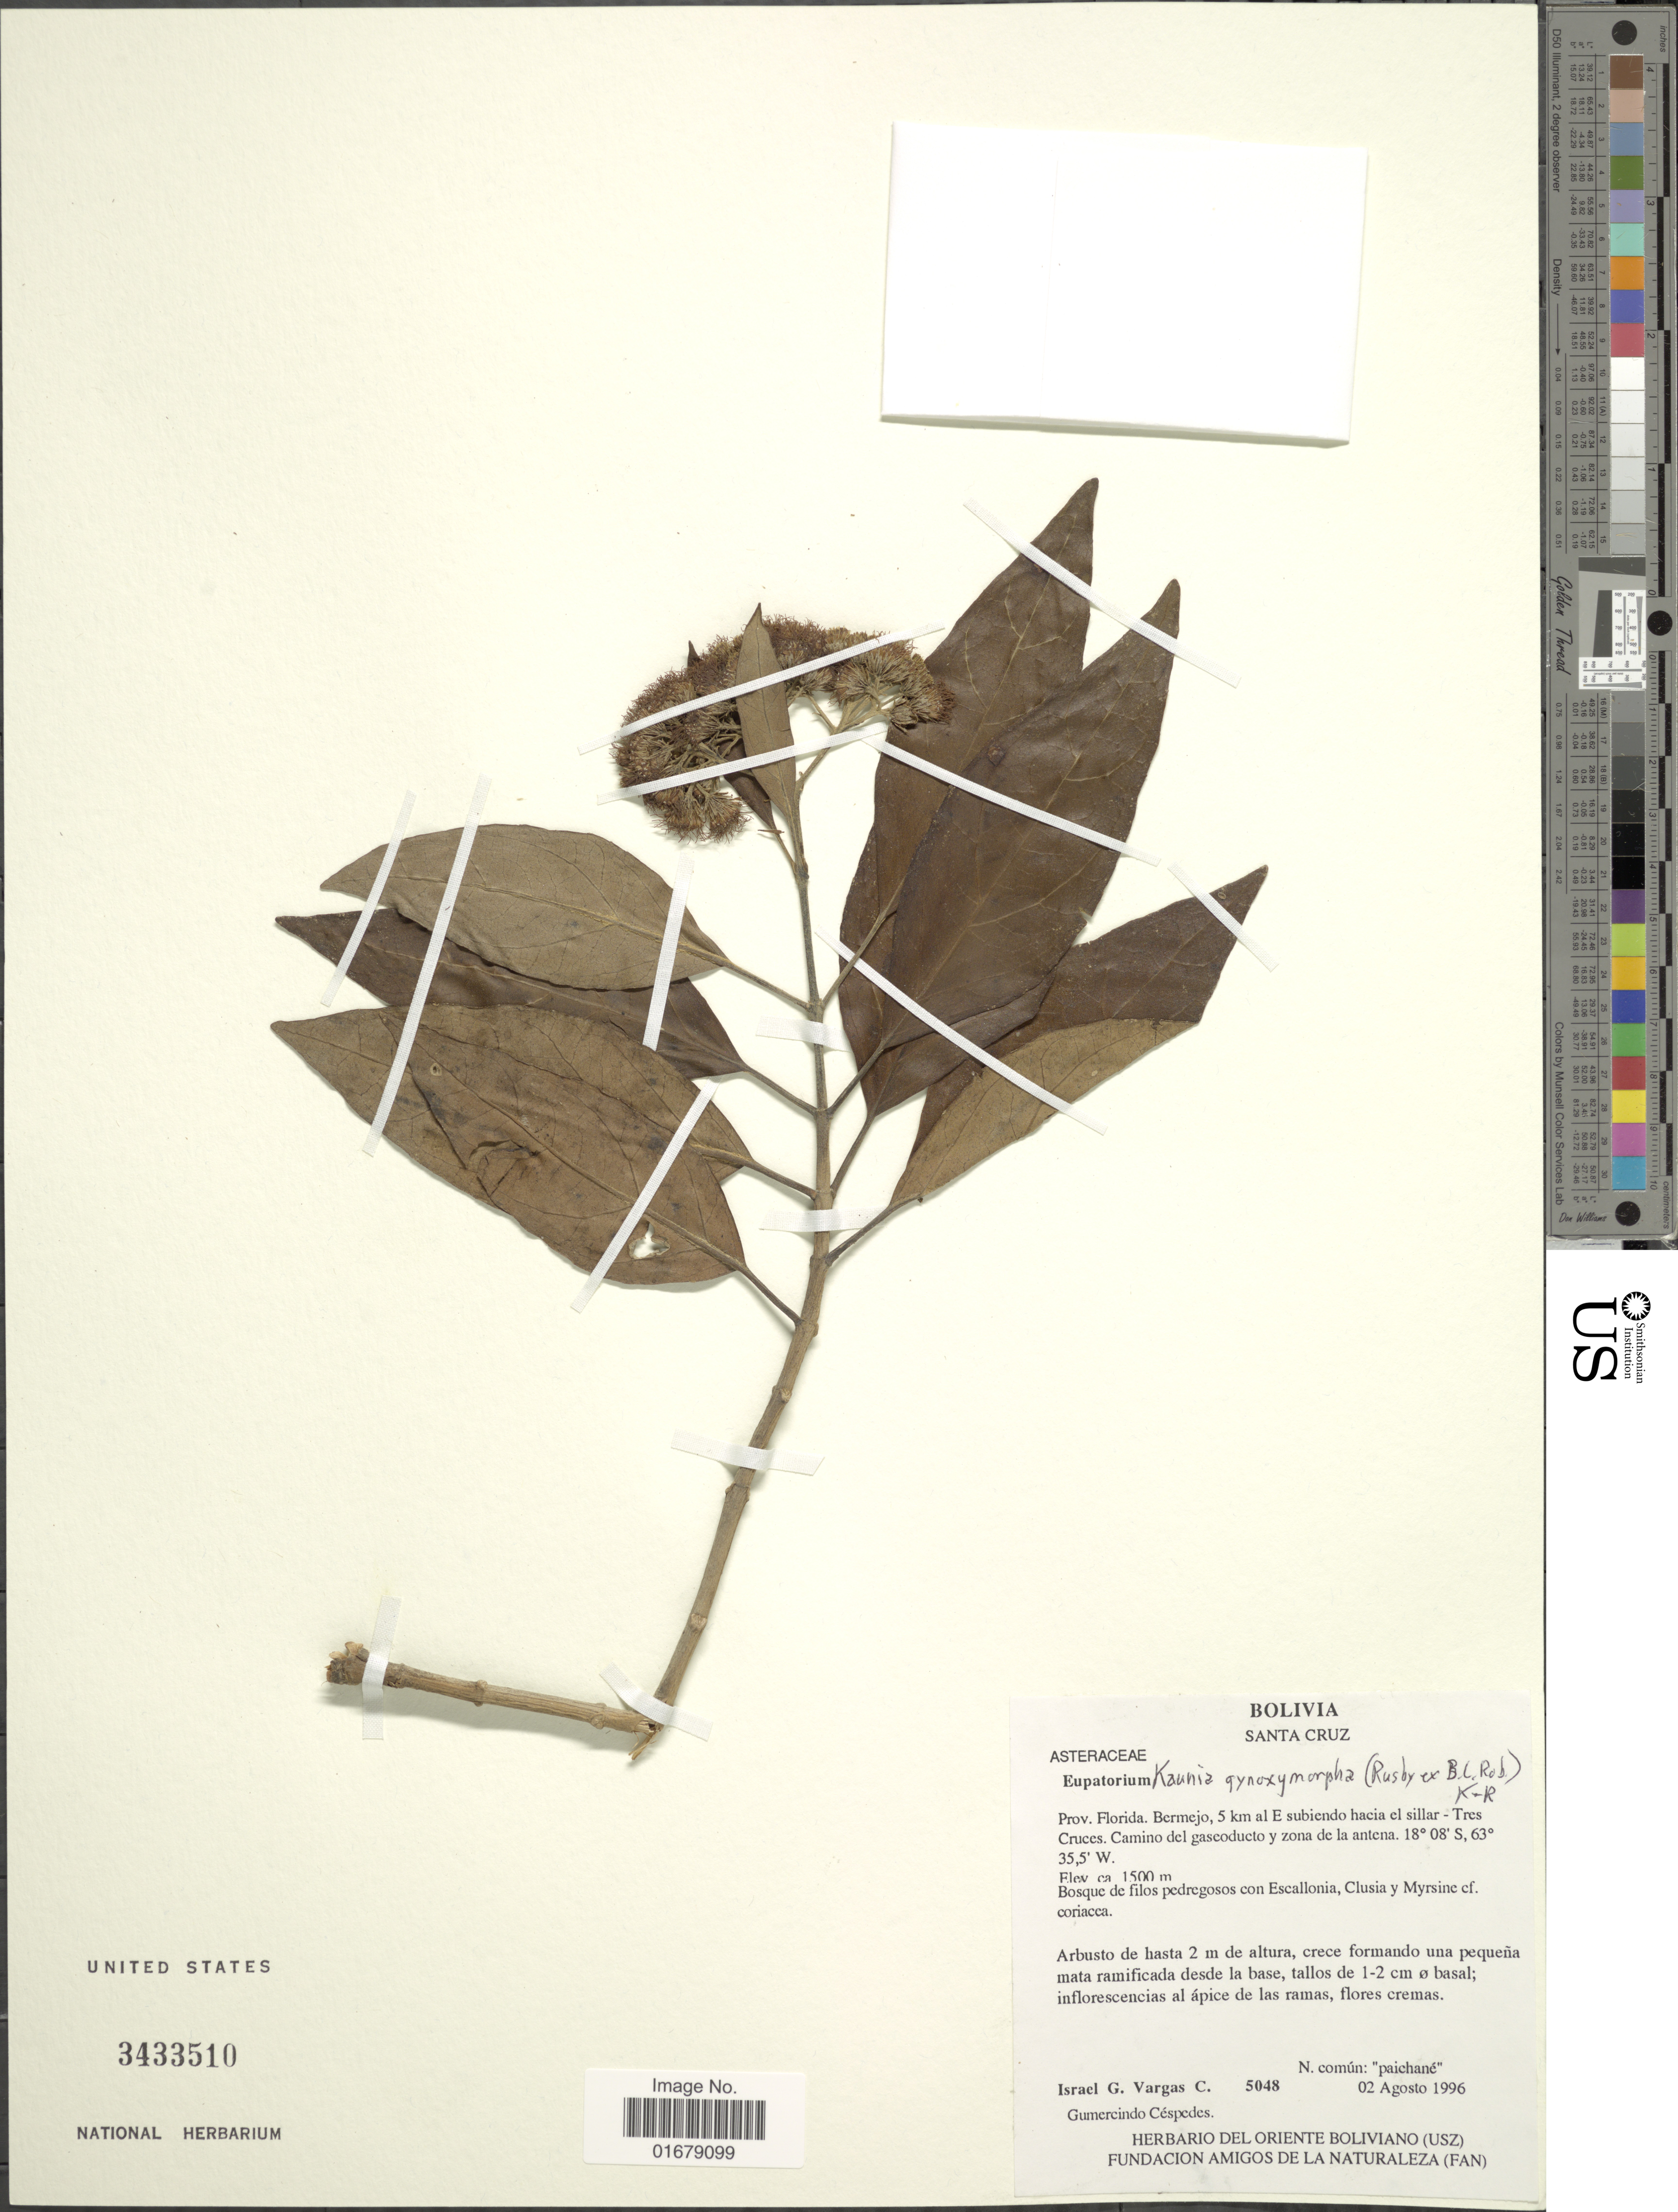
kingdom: Plantae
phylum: Tracheophyta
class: Magnoliopsida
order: Asterales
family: Asteraceae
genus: Kaunia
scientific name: Kaunia gynoximorpha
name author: (Rusby ex B.L. Rob.) R.M. King & H. Rob.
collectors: I. G. Vargas C.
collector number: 5048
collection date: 1996-08-02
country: Bolivia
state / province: Santa Cruz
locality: Bolivia.Santa Cruz. Prov. Florida. Bermejo, 5 km al E subiendo hacia el sillar -Tres Cruces. Camino del gaseoducto y zona de la antena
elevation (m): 1500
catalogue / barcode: US 3433510